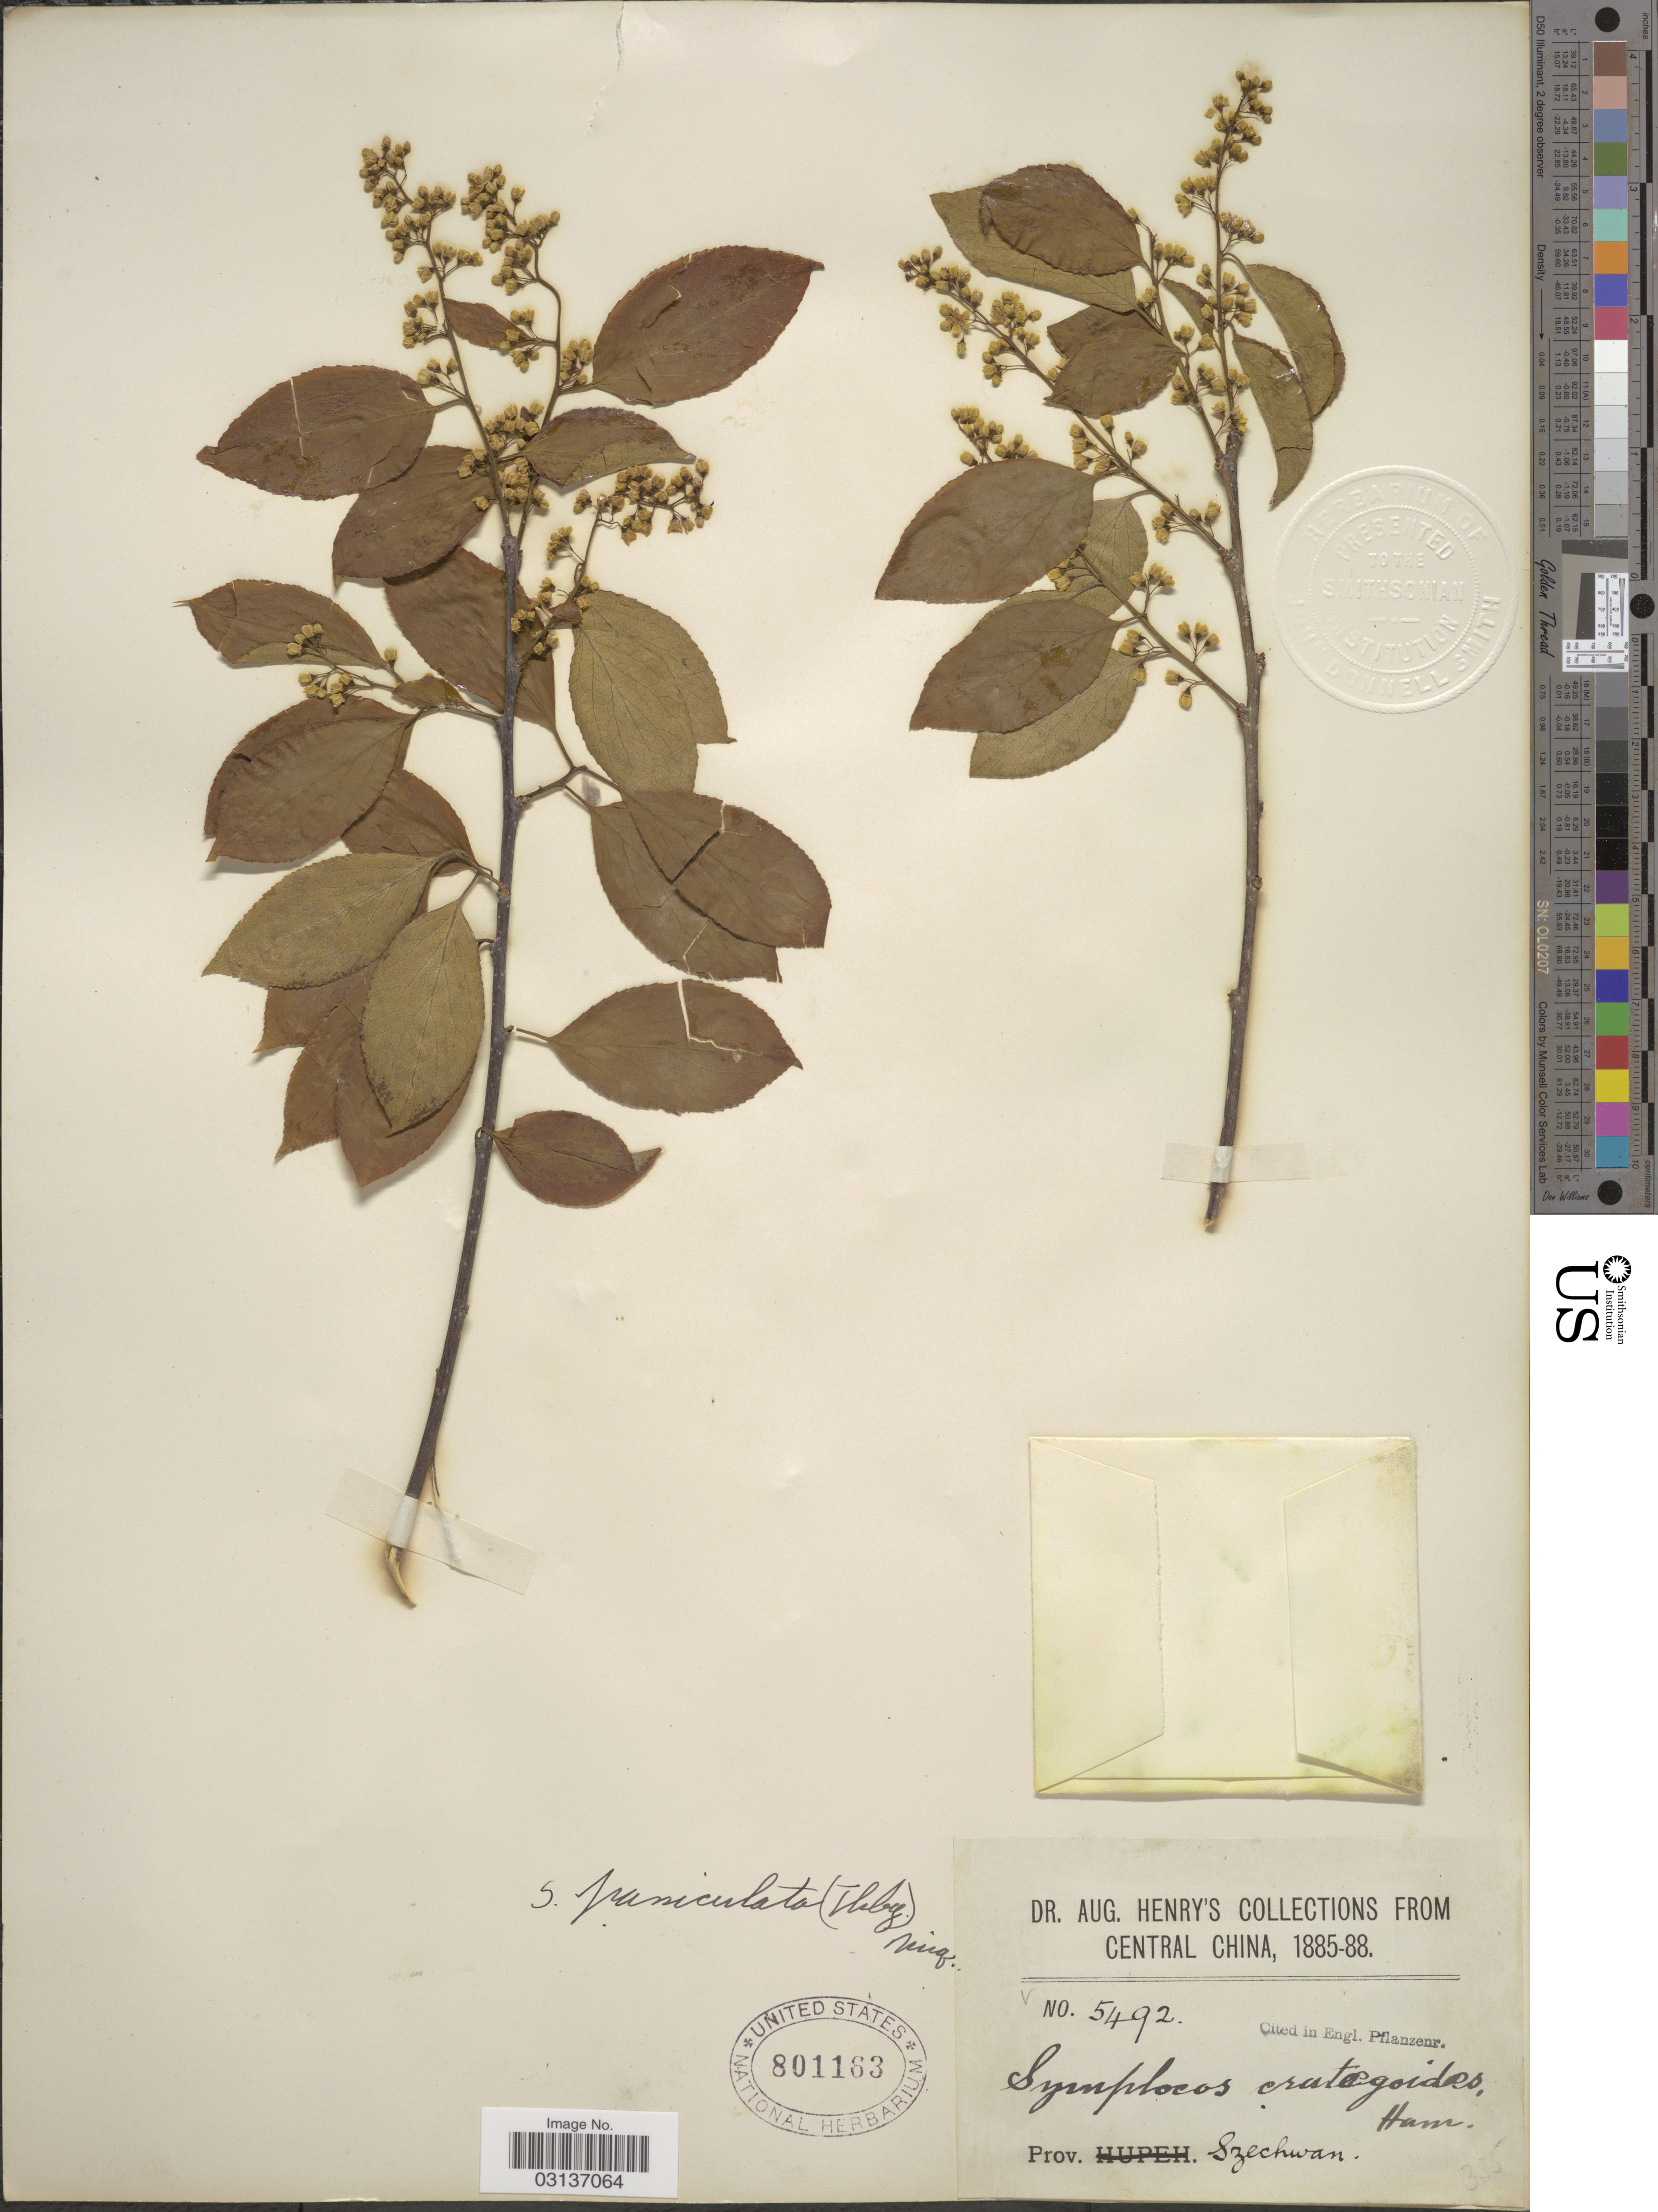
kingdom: Plantae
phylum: Tracheophyta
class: Magnoliopsida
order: Ericales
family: Symplocaceae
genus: Symplocos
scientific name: Symplocos paniculata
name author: Miq.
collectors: A. Henry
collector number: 5492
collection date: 1885/1888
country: China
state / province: Sichuan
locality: Central China. Prov. Szechwan.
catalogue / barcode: US 801163